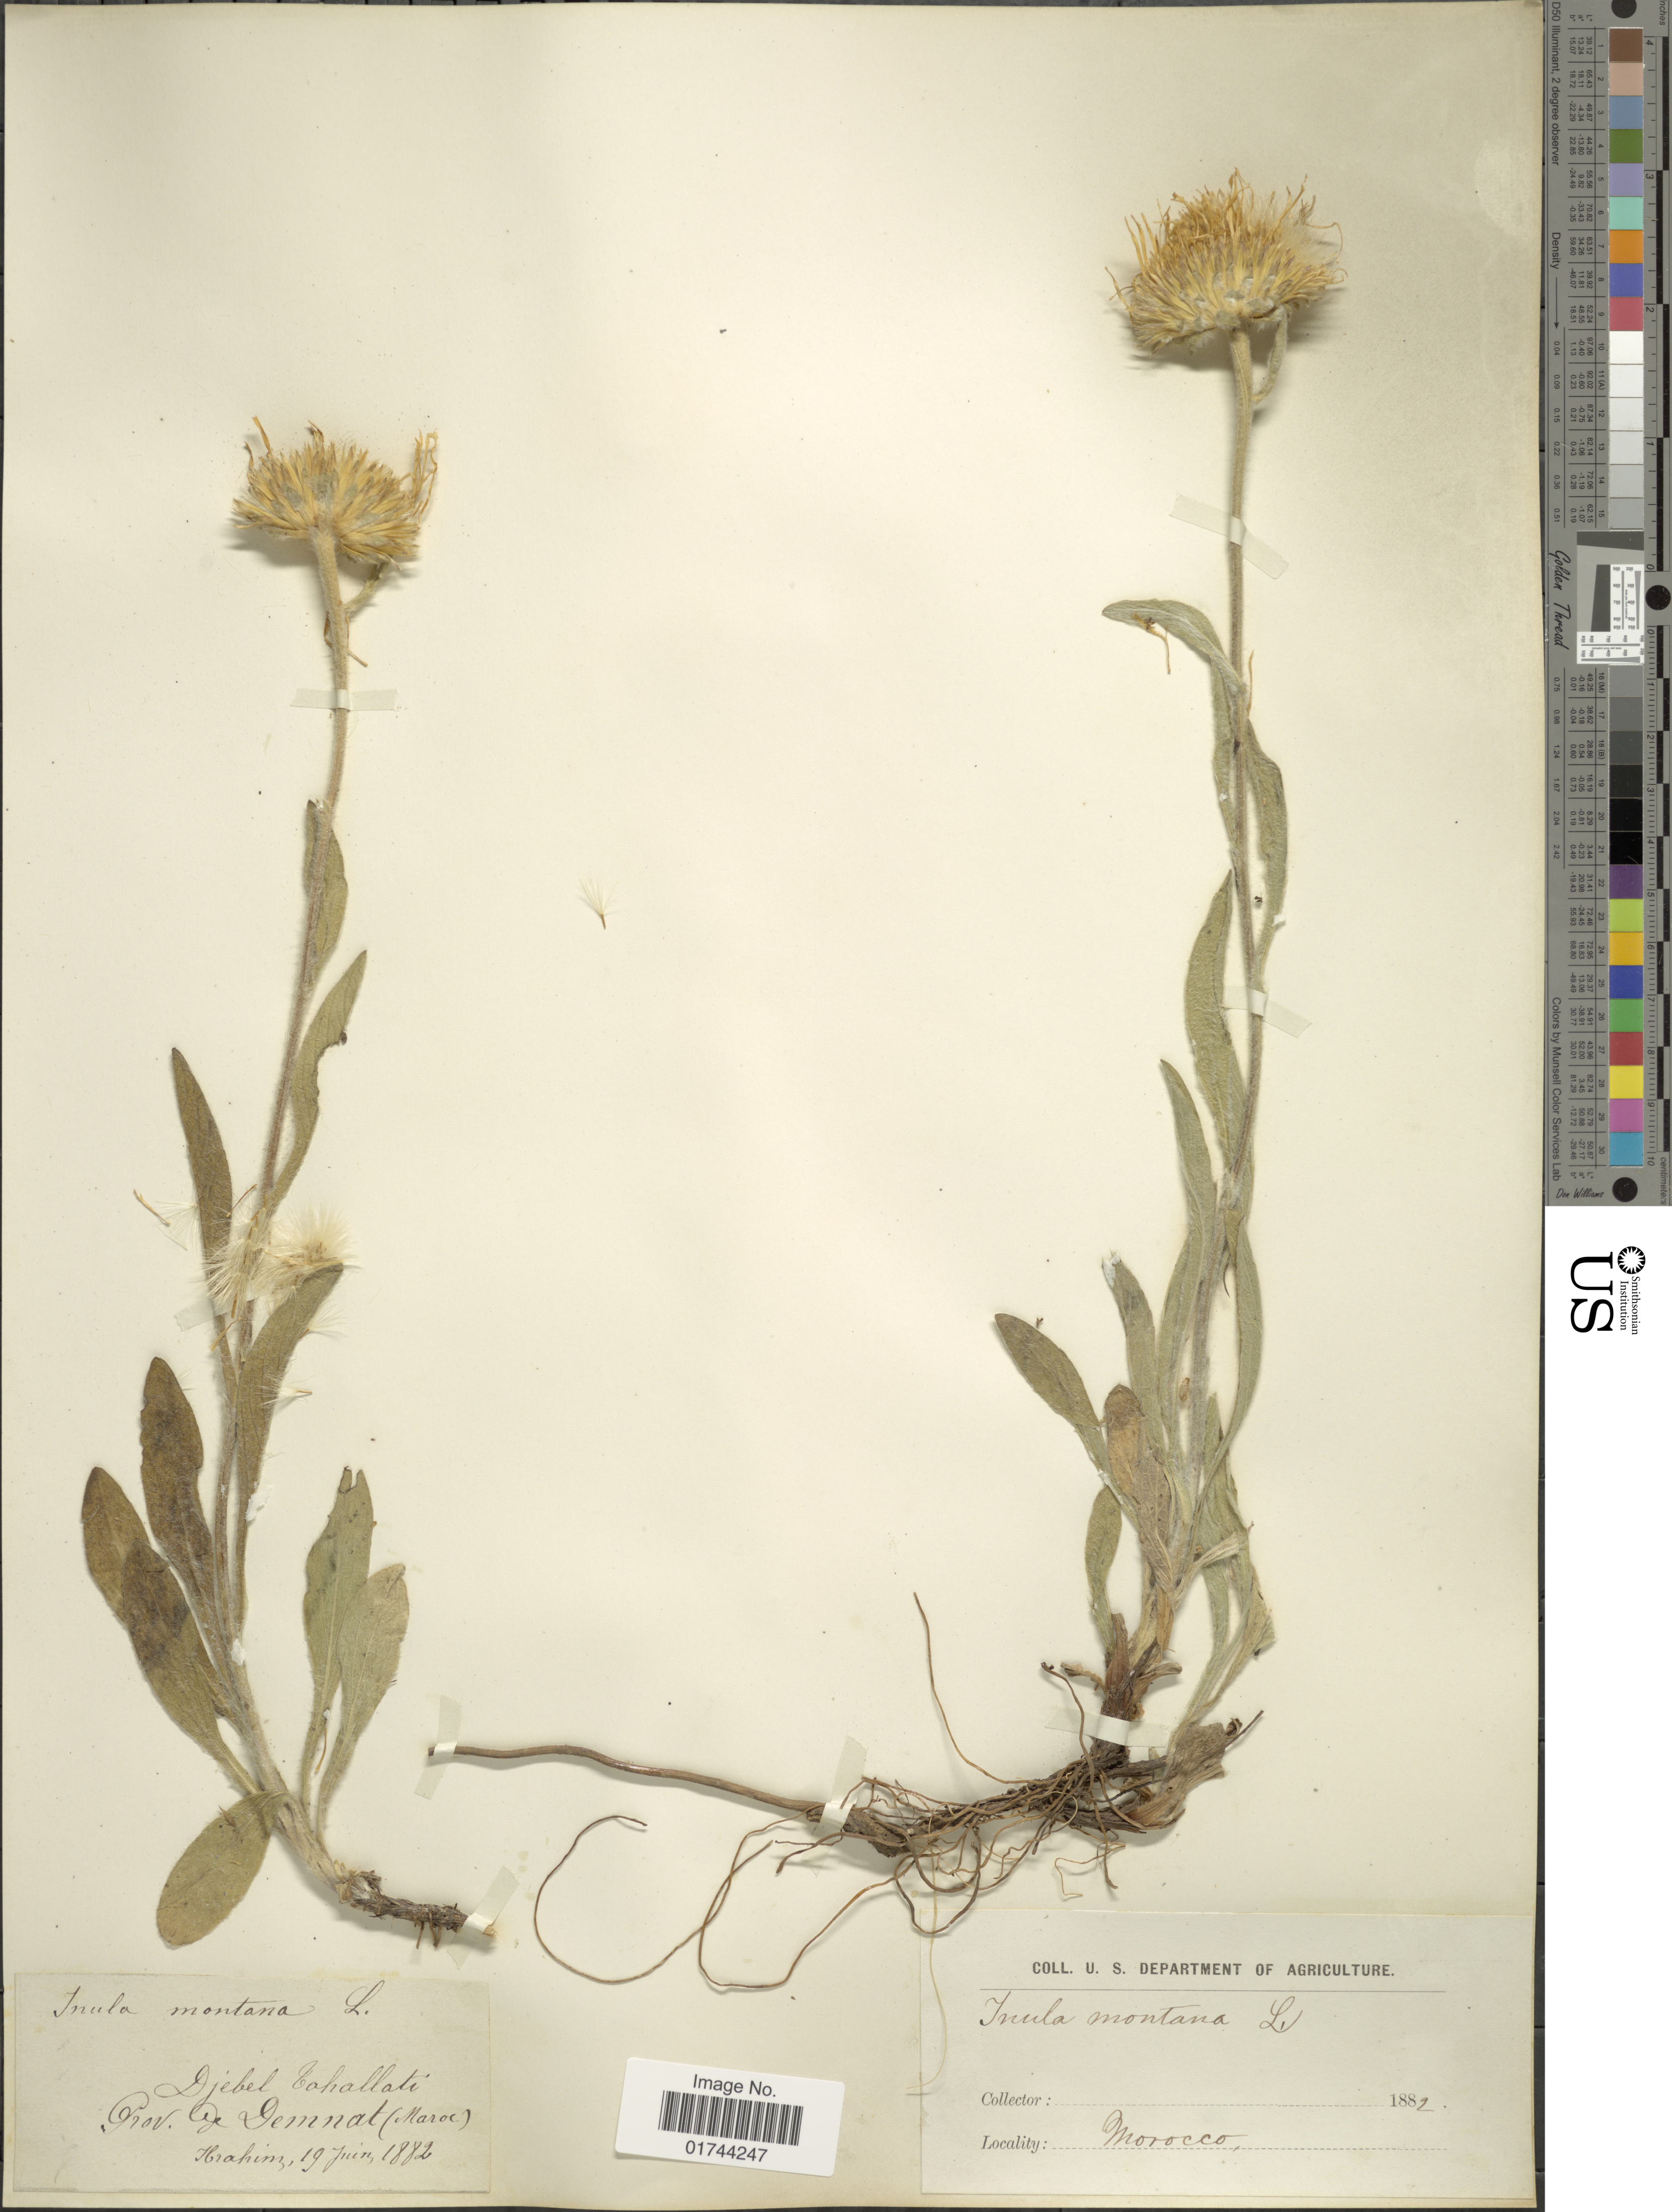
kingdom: Plantae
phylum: Tracheophyta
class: Magnoliopsida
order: Asterales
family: Asteraceae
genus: Inula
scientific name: Inula montana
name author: L.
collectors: -. Ibrahim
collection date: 1882-06-19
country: Morocco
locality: Prov. De Demnat (Maroc)